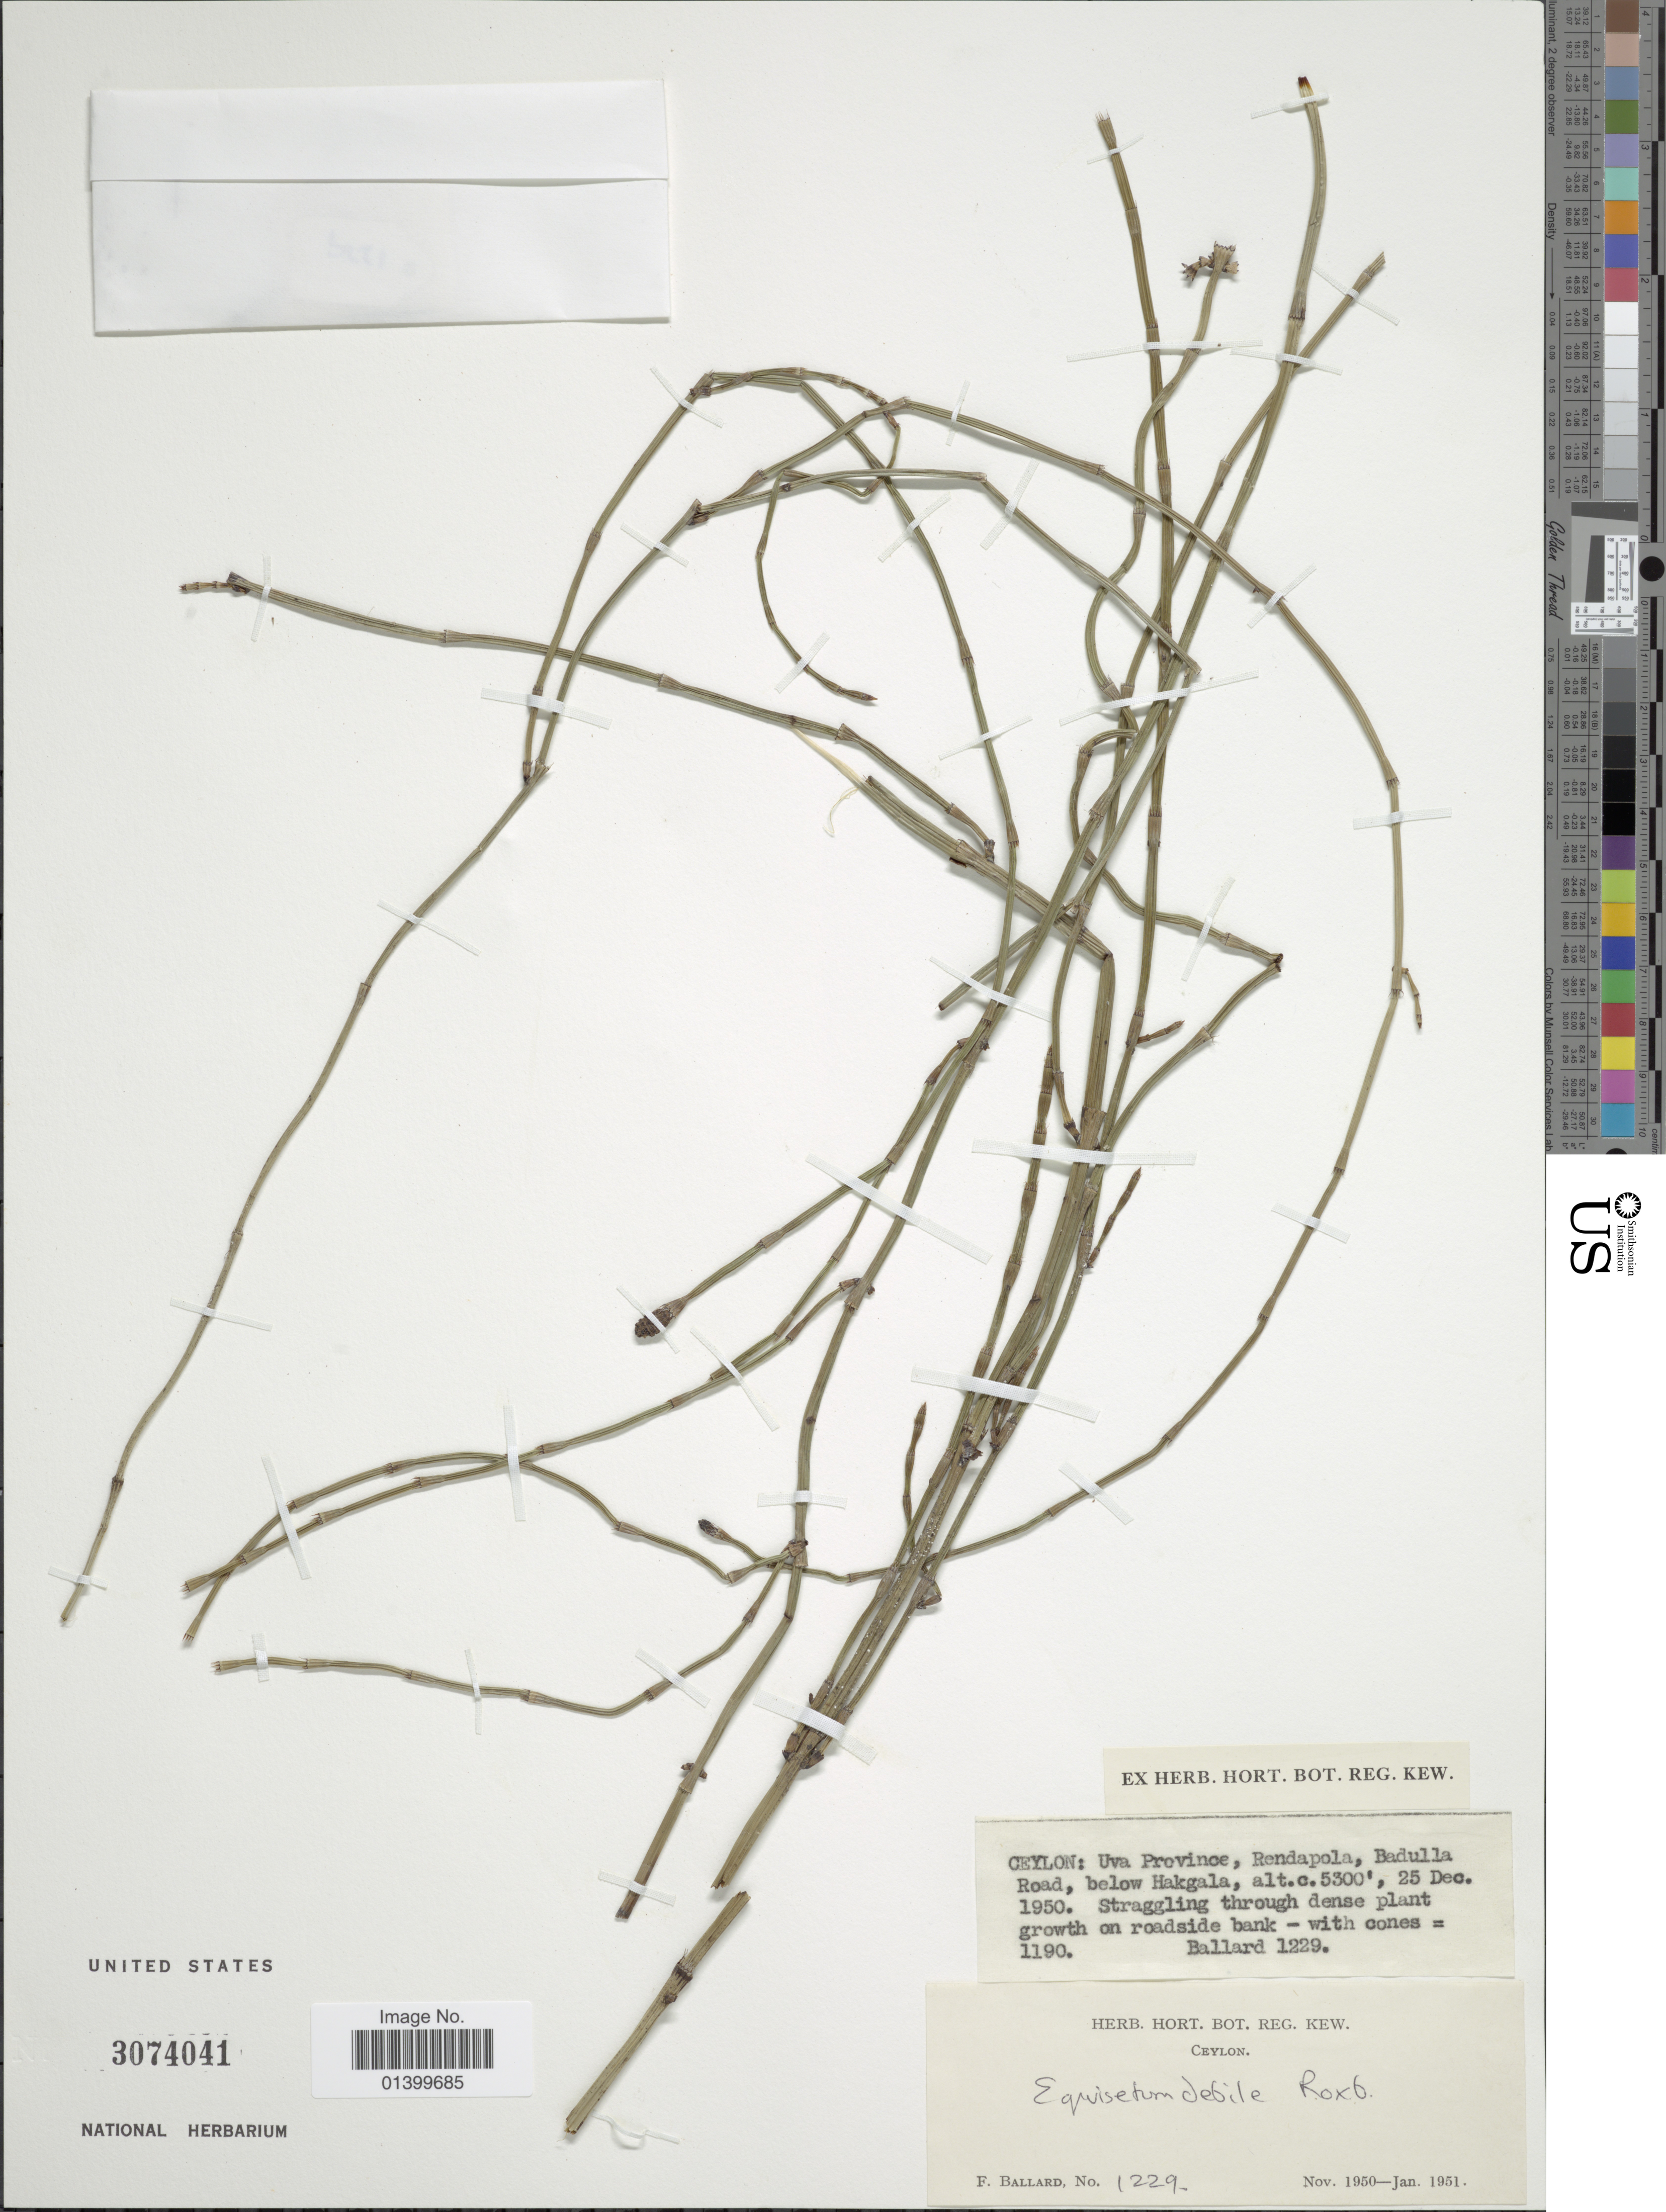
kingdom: Plantae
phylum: Tracheophyta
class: Polypodiopsida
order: Equisetales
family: Equisetaceae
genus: Equisetum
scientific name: Equisetum ramosissimum subsp. debile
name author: (Roxb. ex Vaucher) Hauke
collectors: F. Ballard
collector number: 1229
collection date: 1950-12-25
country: Sri Lanka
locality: Ceylon: Uva Province, Rendapola, Badulla Road, below Hakgala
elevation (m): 1615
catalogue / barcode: US 3074041